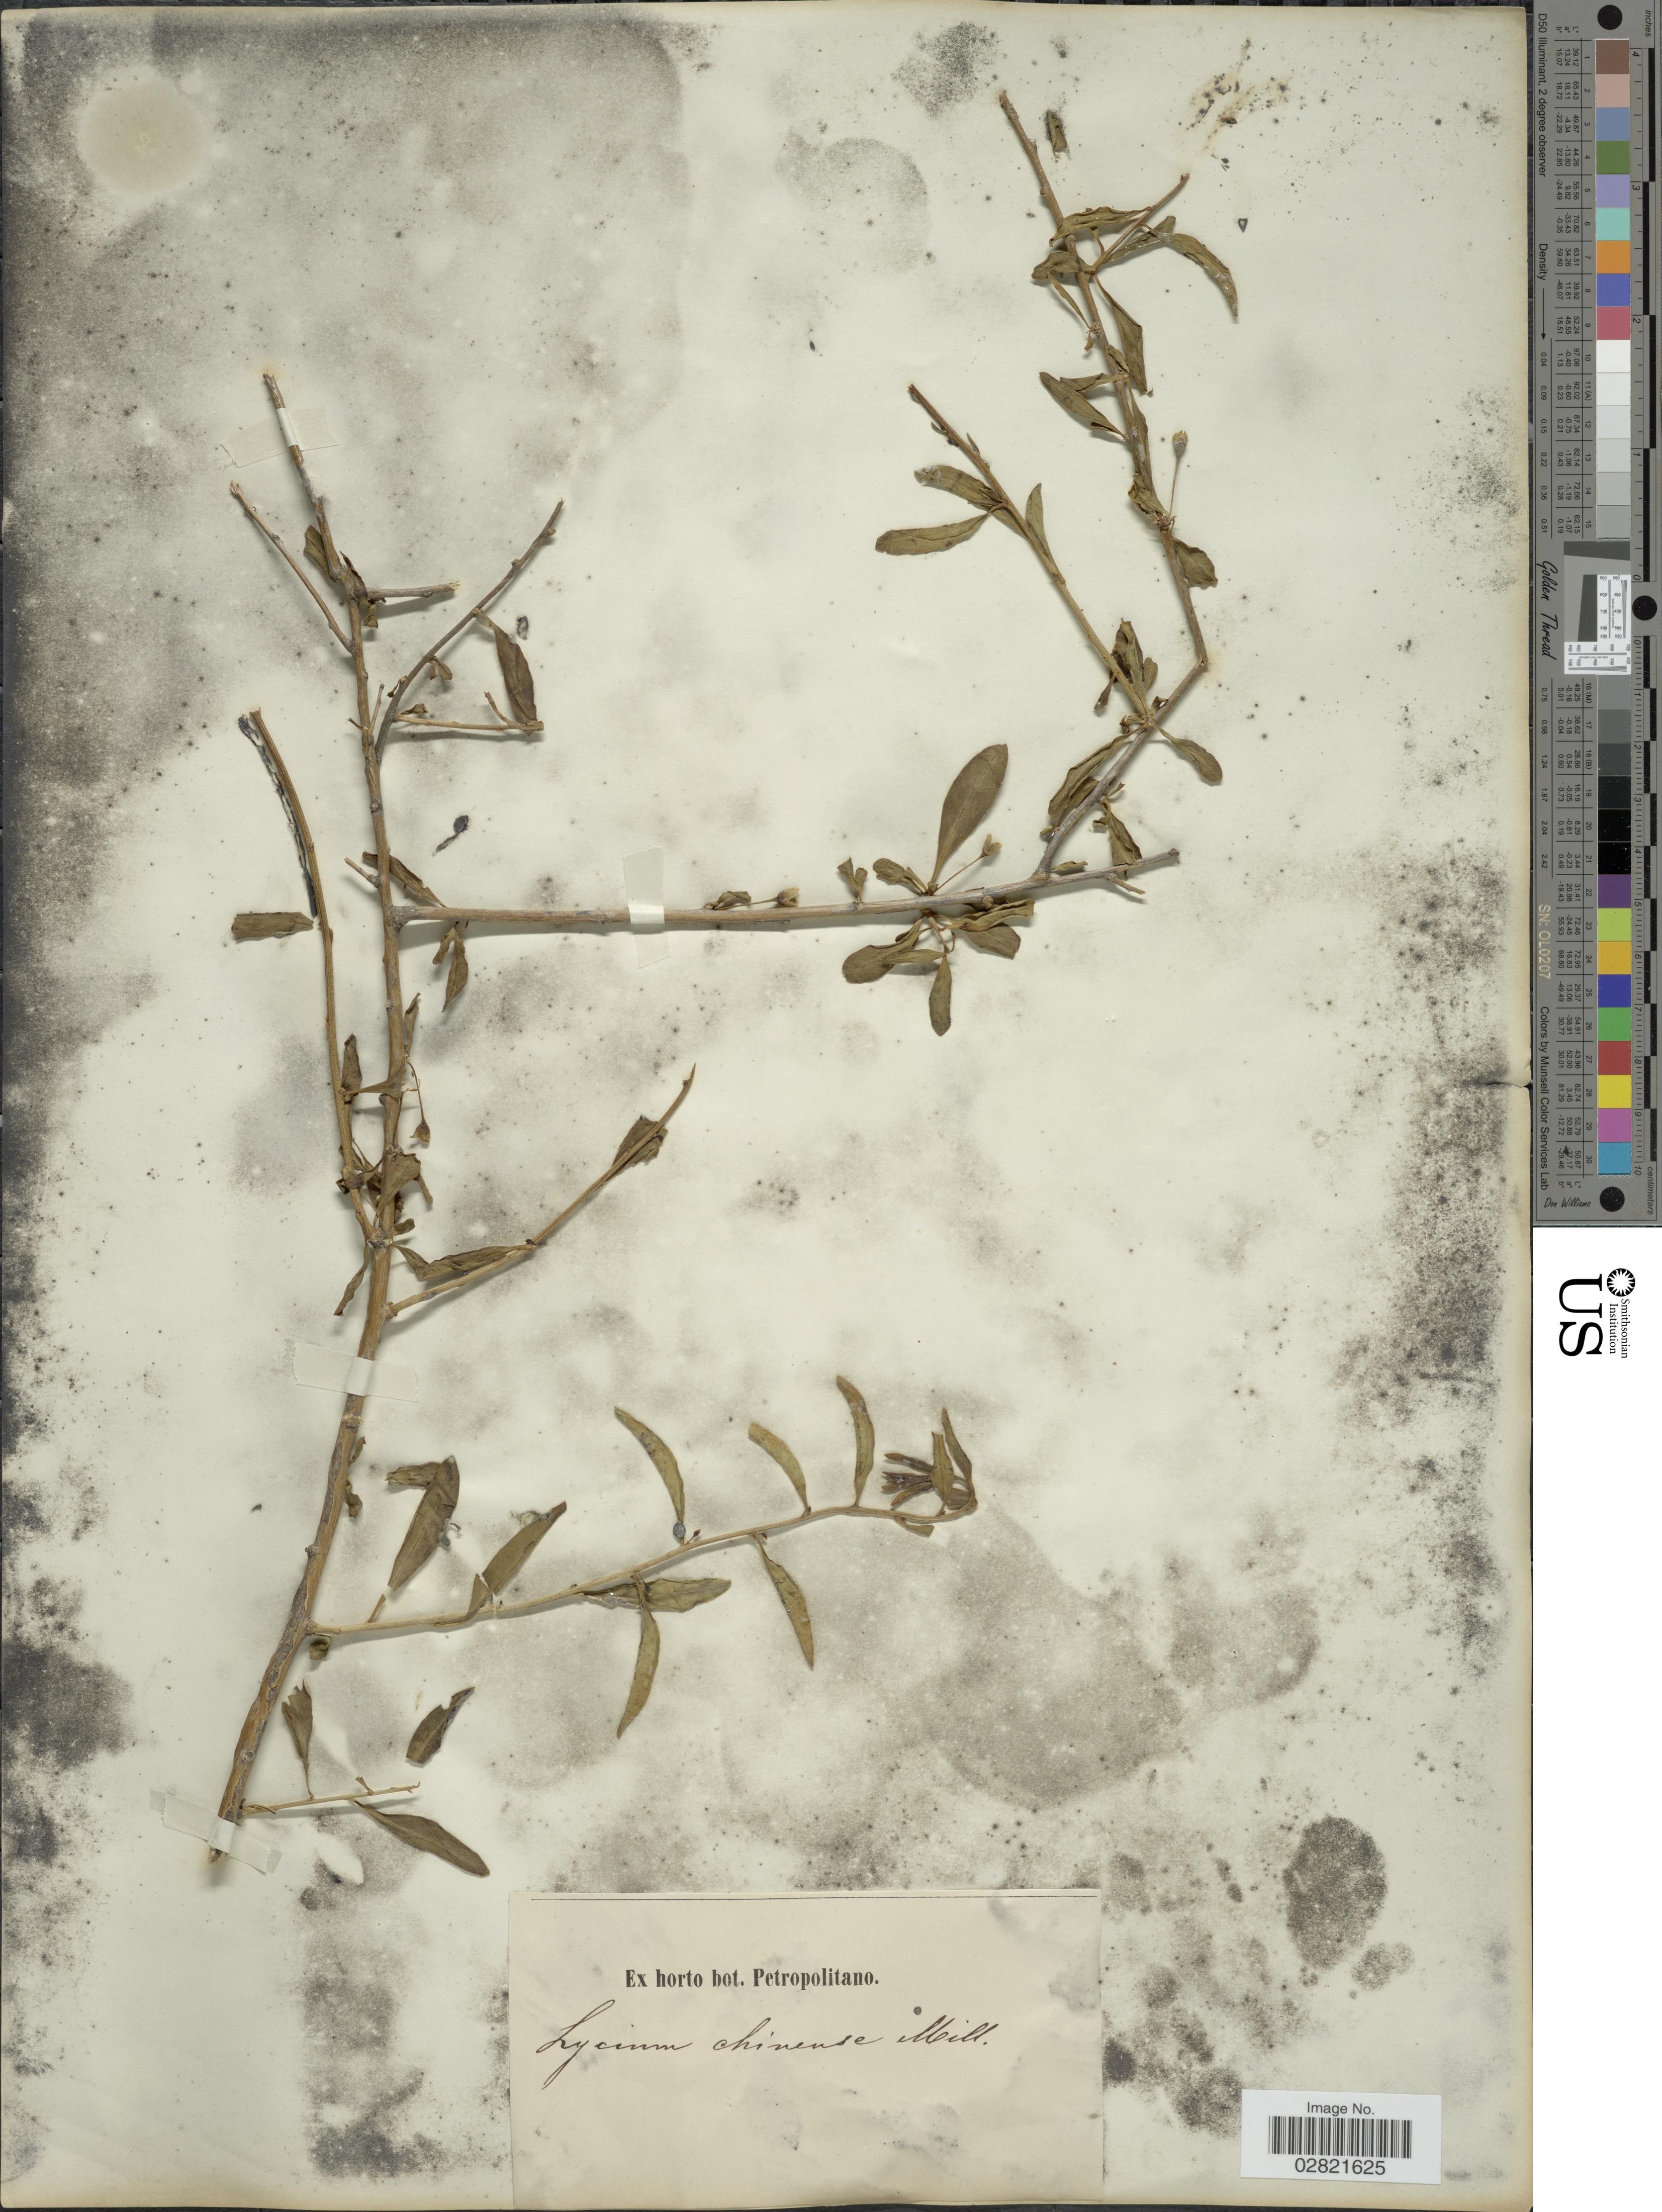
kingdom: Plantae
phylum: Tracheophyta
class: Magnoliopsida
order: Solanales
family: Solanaceae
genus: Lycium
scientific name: Lycium chinense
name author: Mill.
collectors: ex Horto Bot. Petropolitano